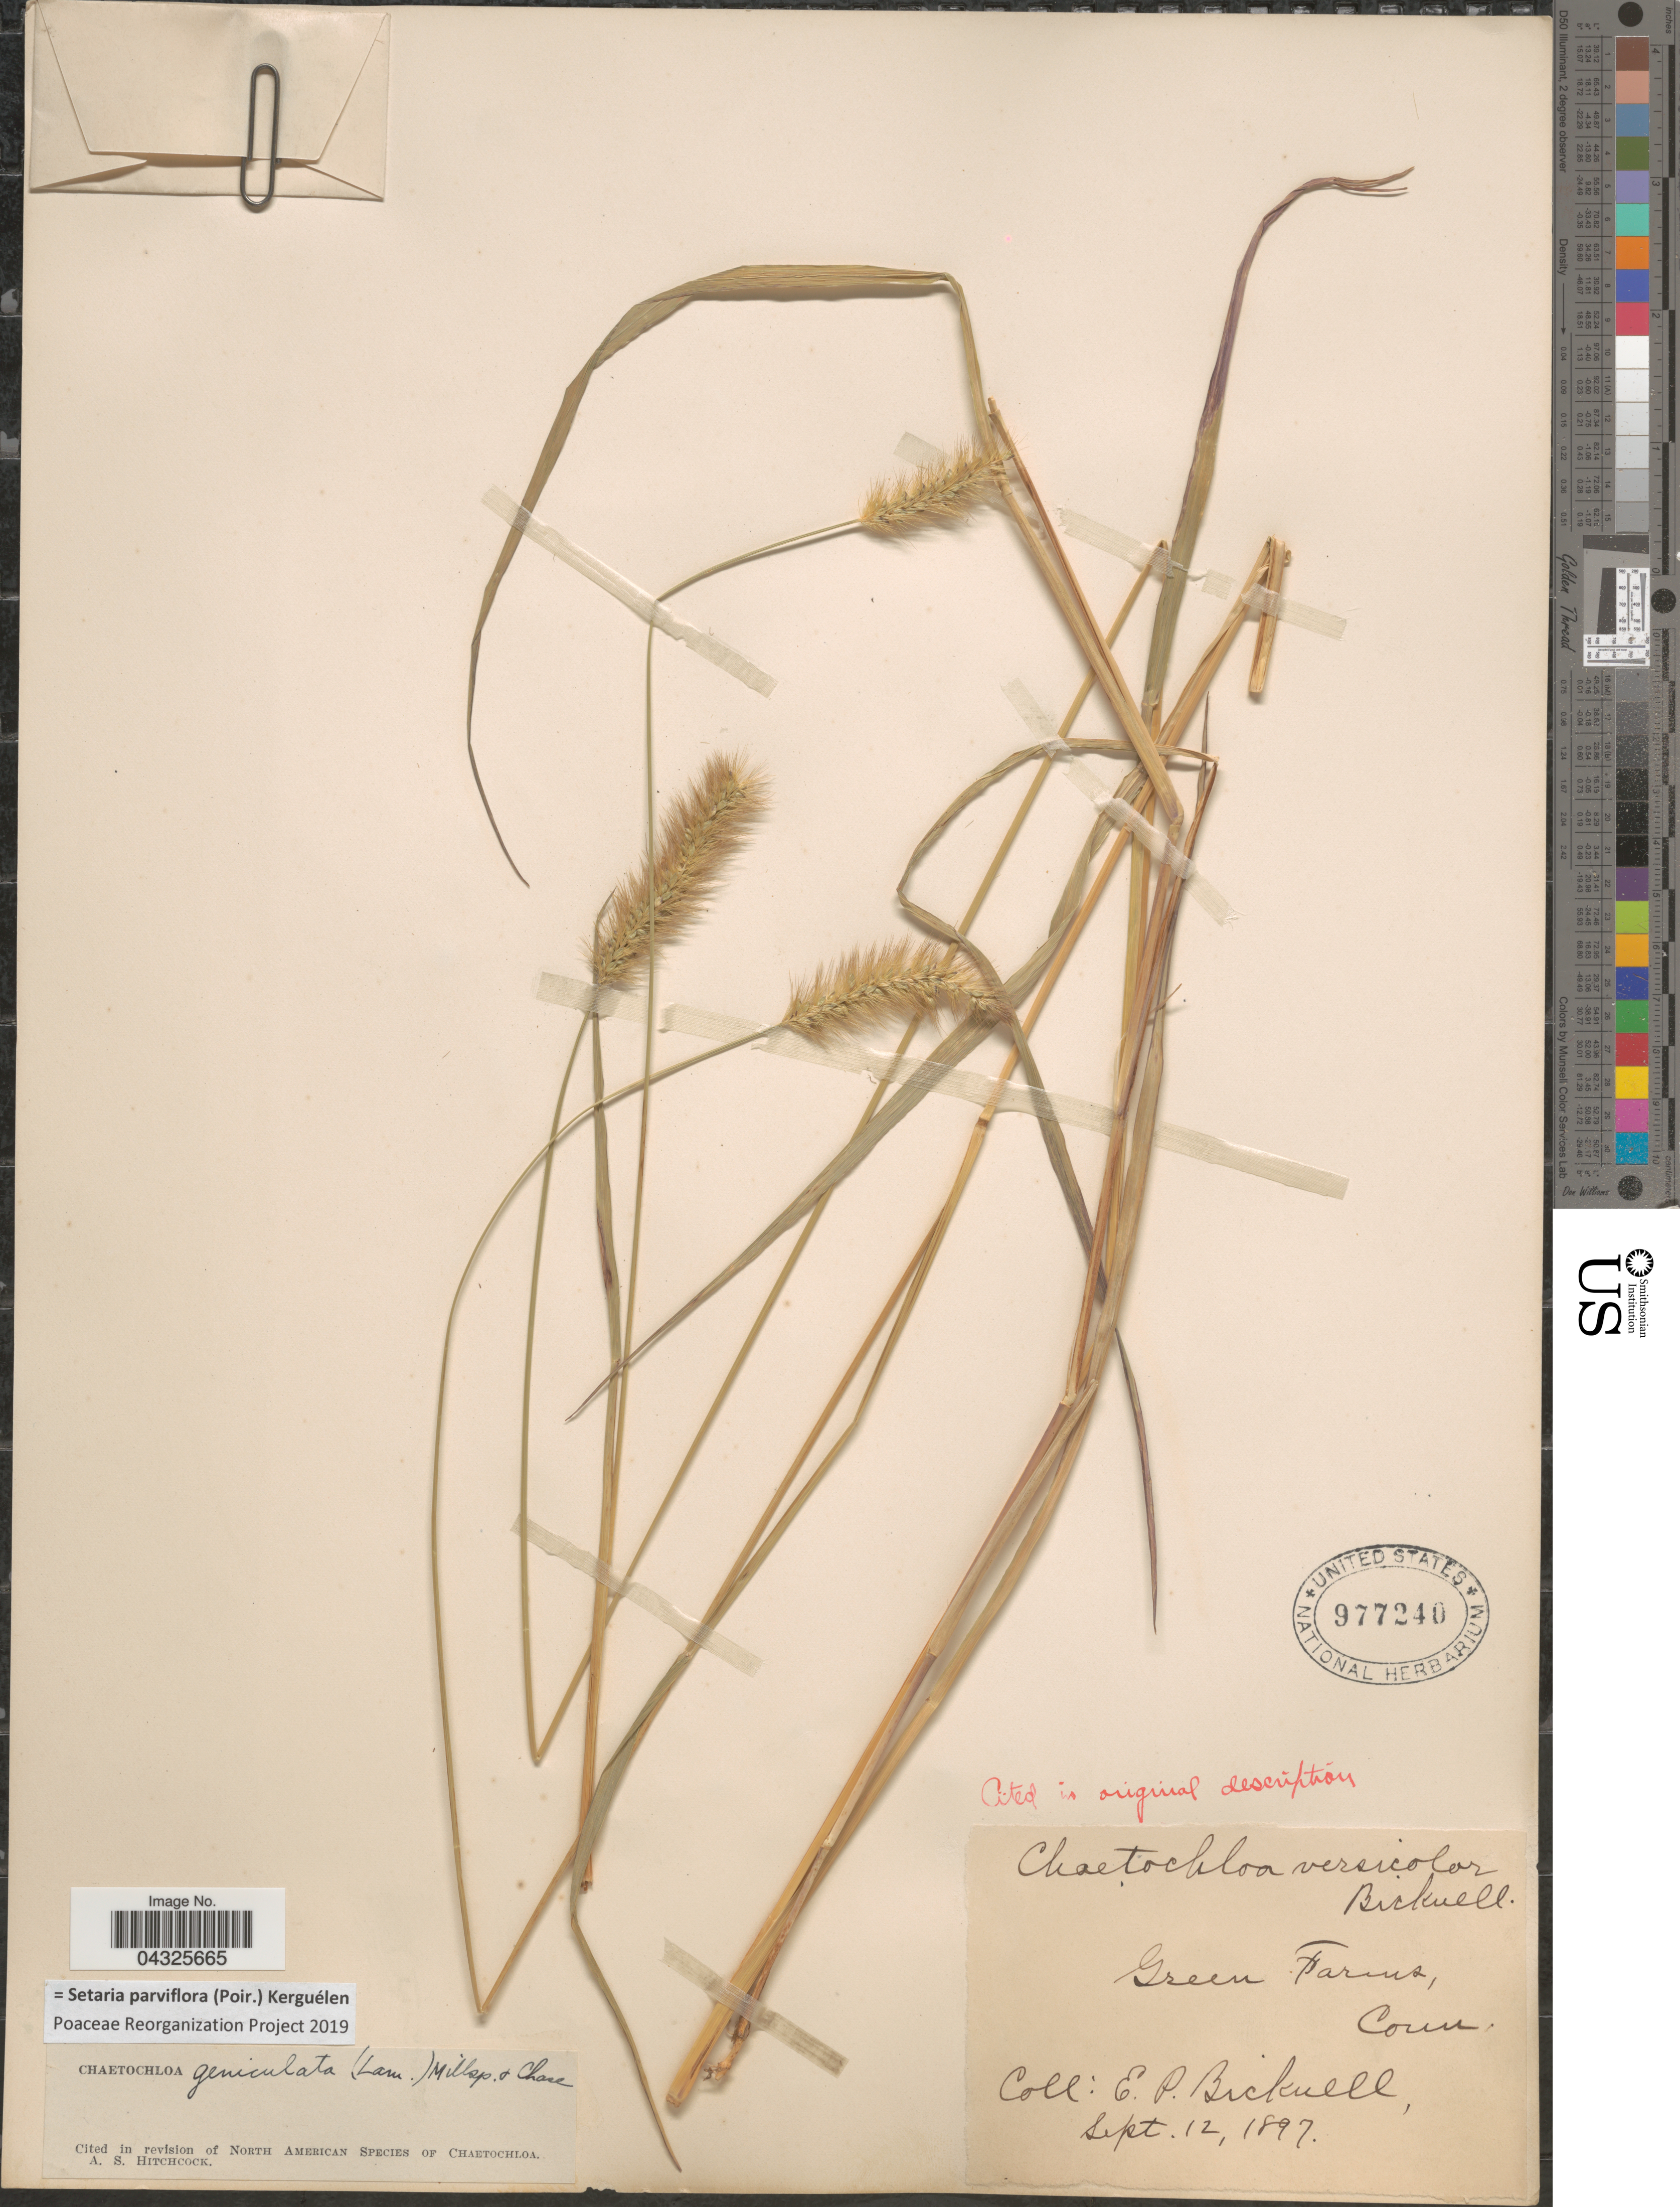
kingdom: Plantae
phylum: Tracheophyta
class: Liliopsida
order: Poales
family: Poaceae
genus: Setaria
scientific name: Setaria parviflora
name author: (Poir.) Kerguélen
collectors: E. P. Bicknell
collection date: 1897-09-12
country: United States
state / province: Connecticut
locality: Green Farms.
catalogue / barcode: US 977240